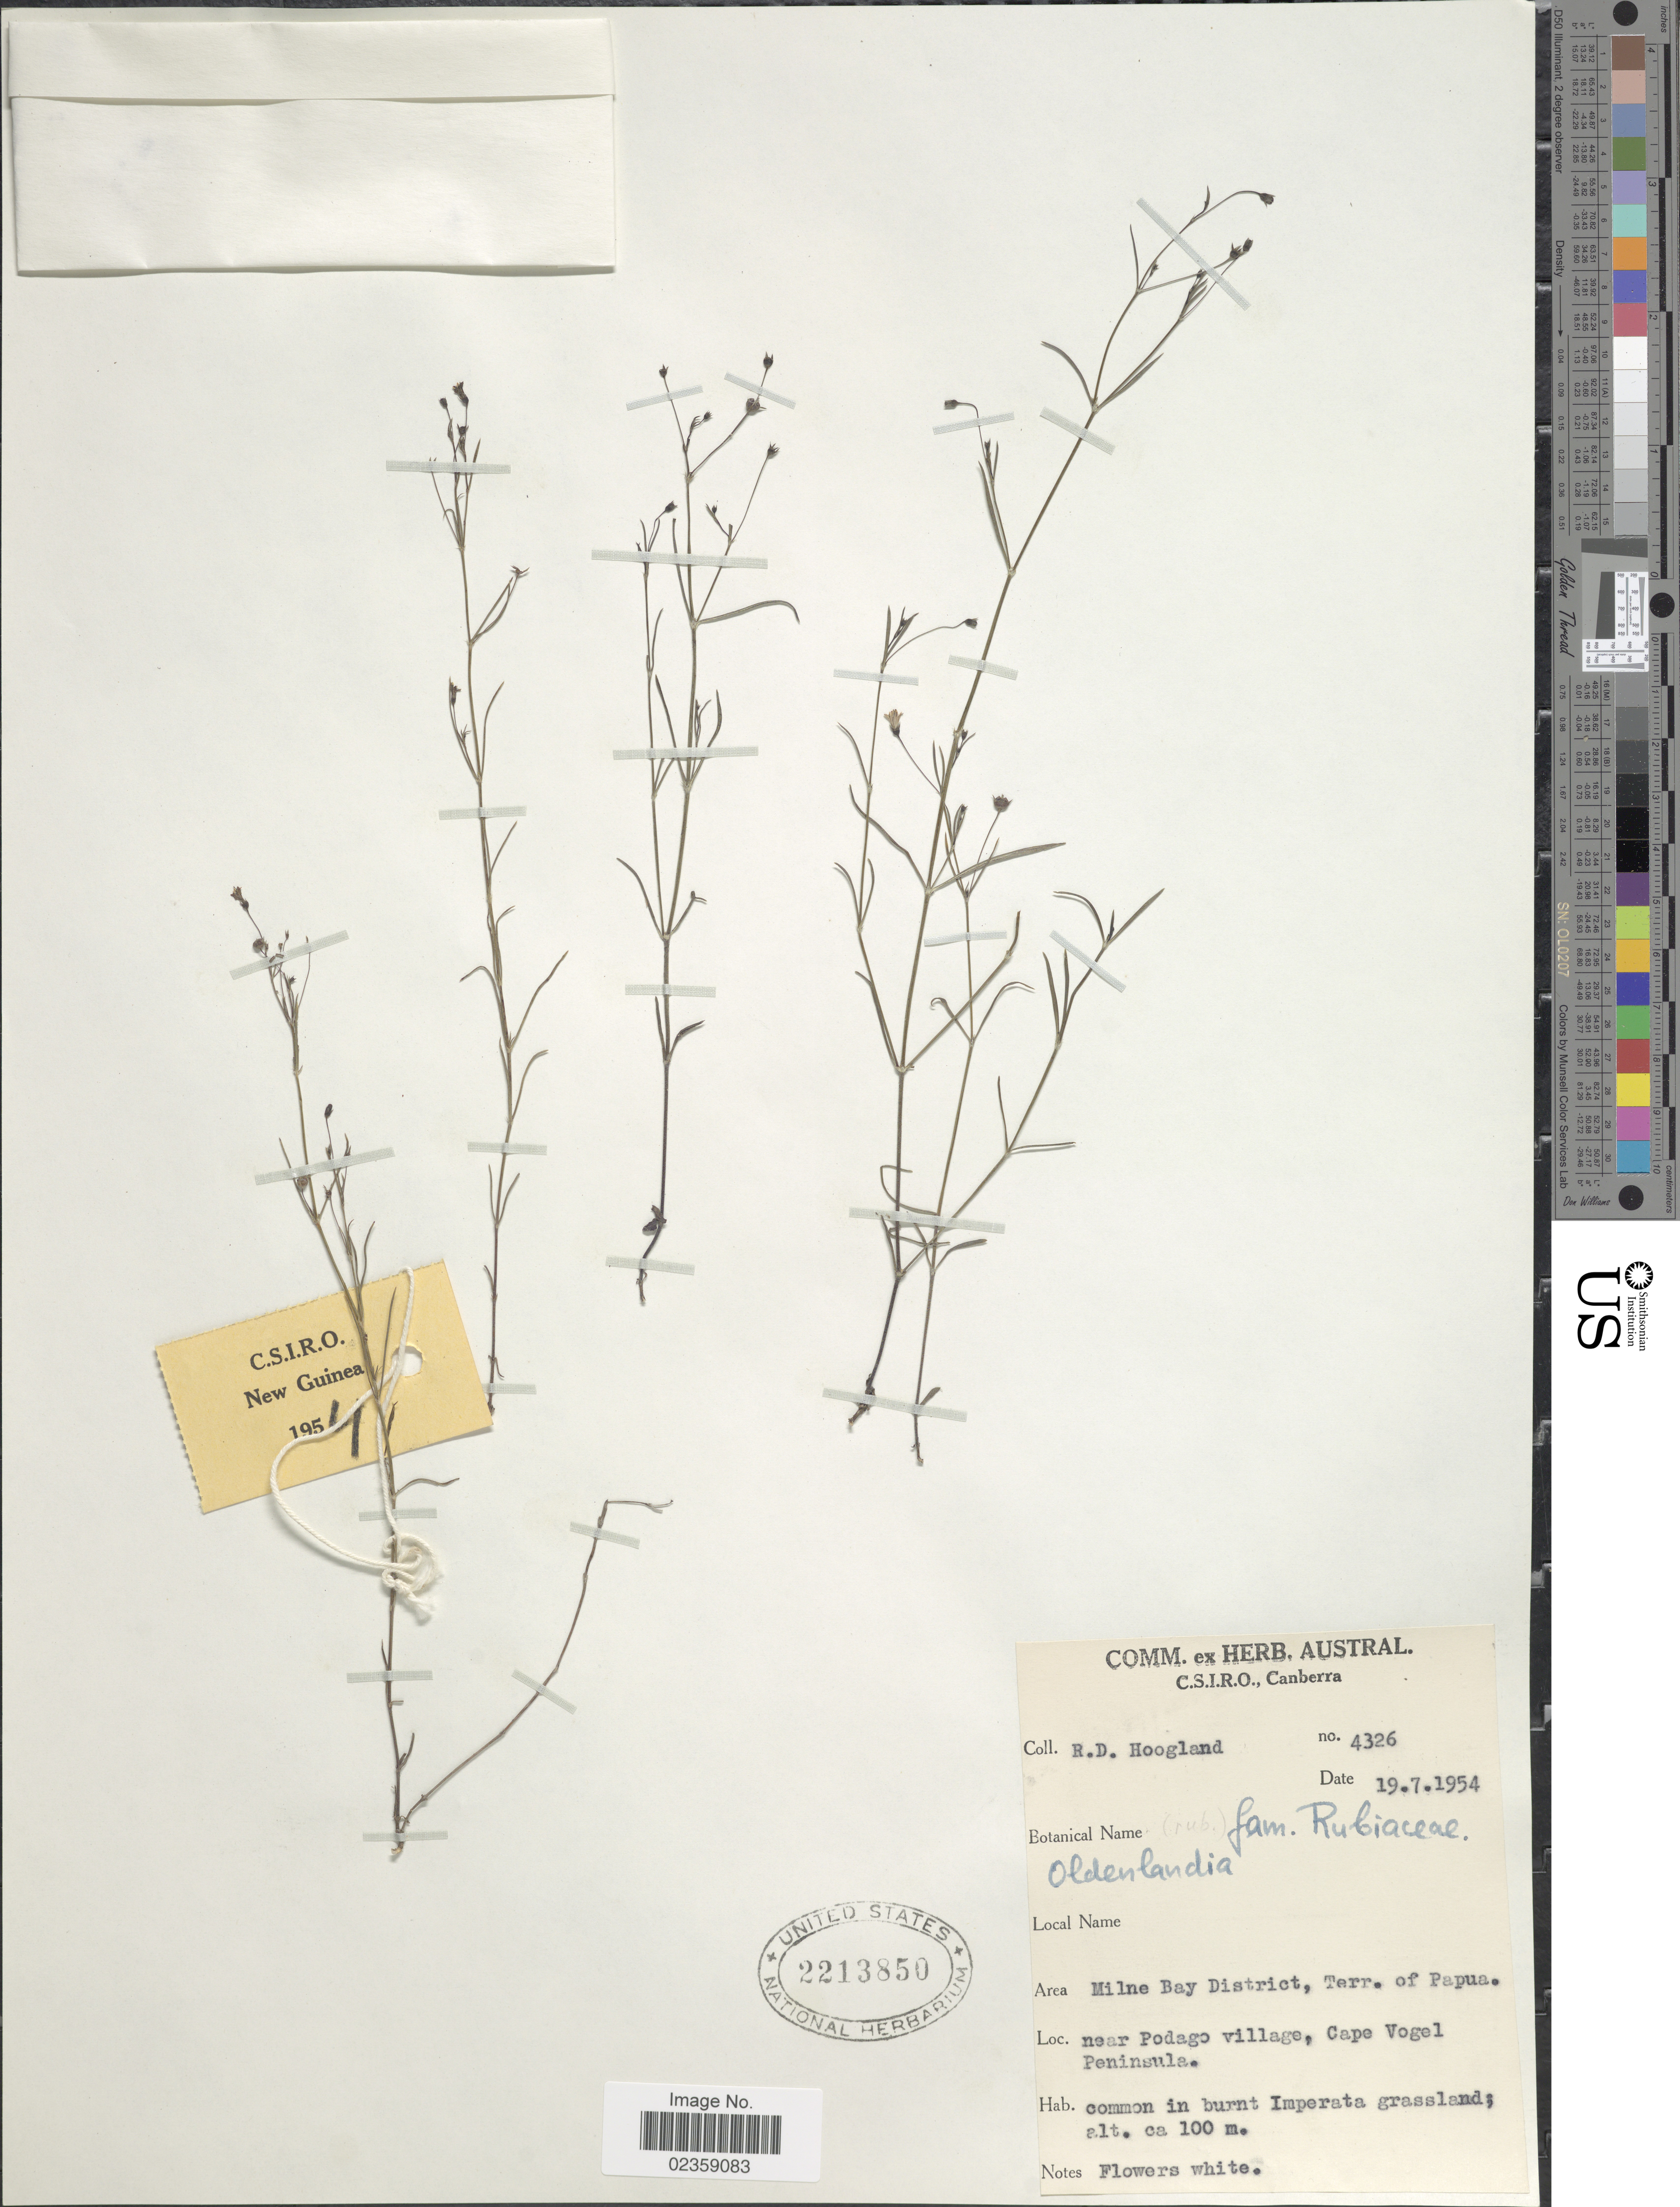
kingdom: Plantae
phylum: Tracheophyta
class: Magnoliopsida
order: Gentianales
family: Rubiaceae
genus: Oldenlandia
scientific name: Oldenlandia sp.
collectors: R. D. Hoogland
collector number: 4326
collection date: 1954-07-19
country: Papua New Guinea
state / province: Milne Bay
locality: Milne Bay District, Terr. of Papua. Near Podago village, Cape Vogel Peninsula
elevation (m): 100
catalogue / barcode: US 2213850